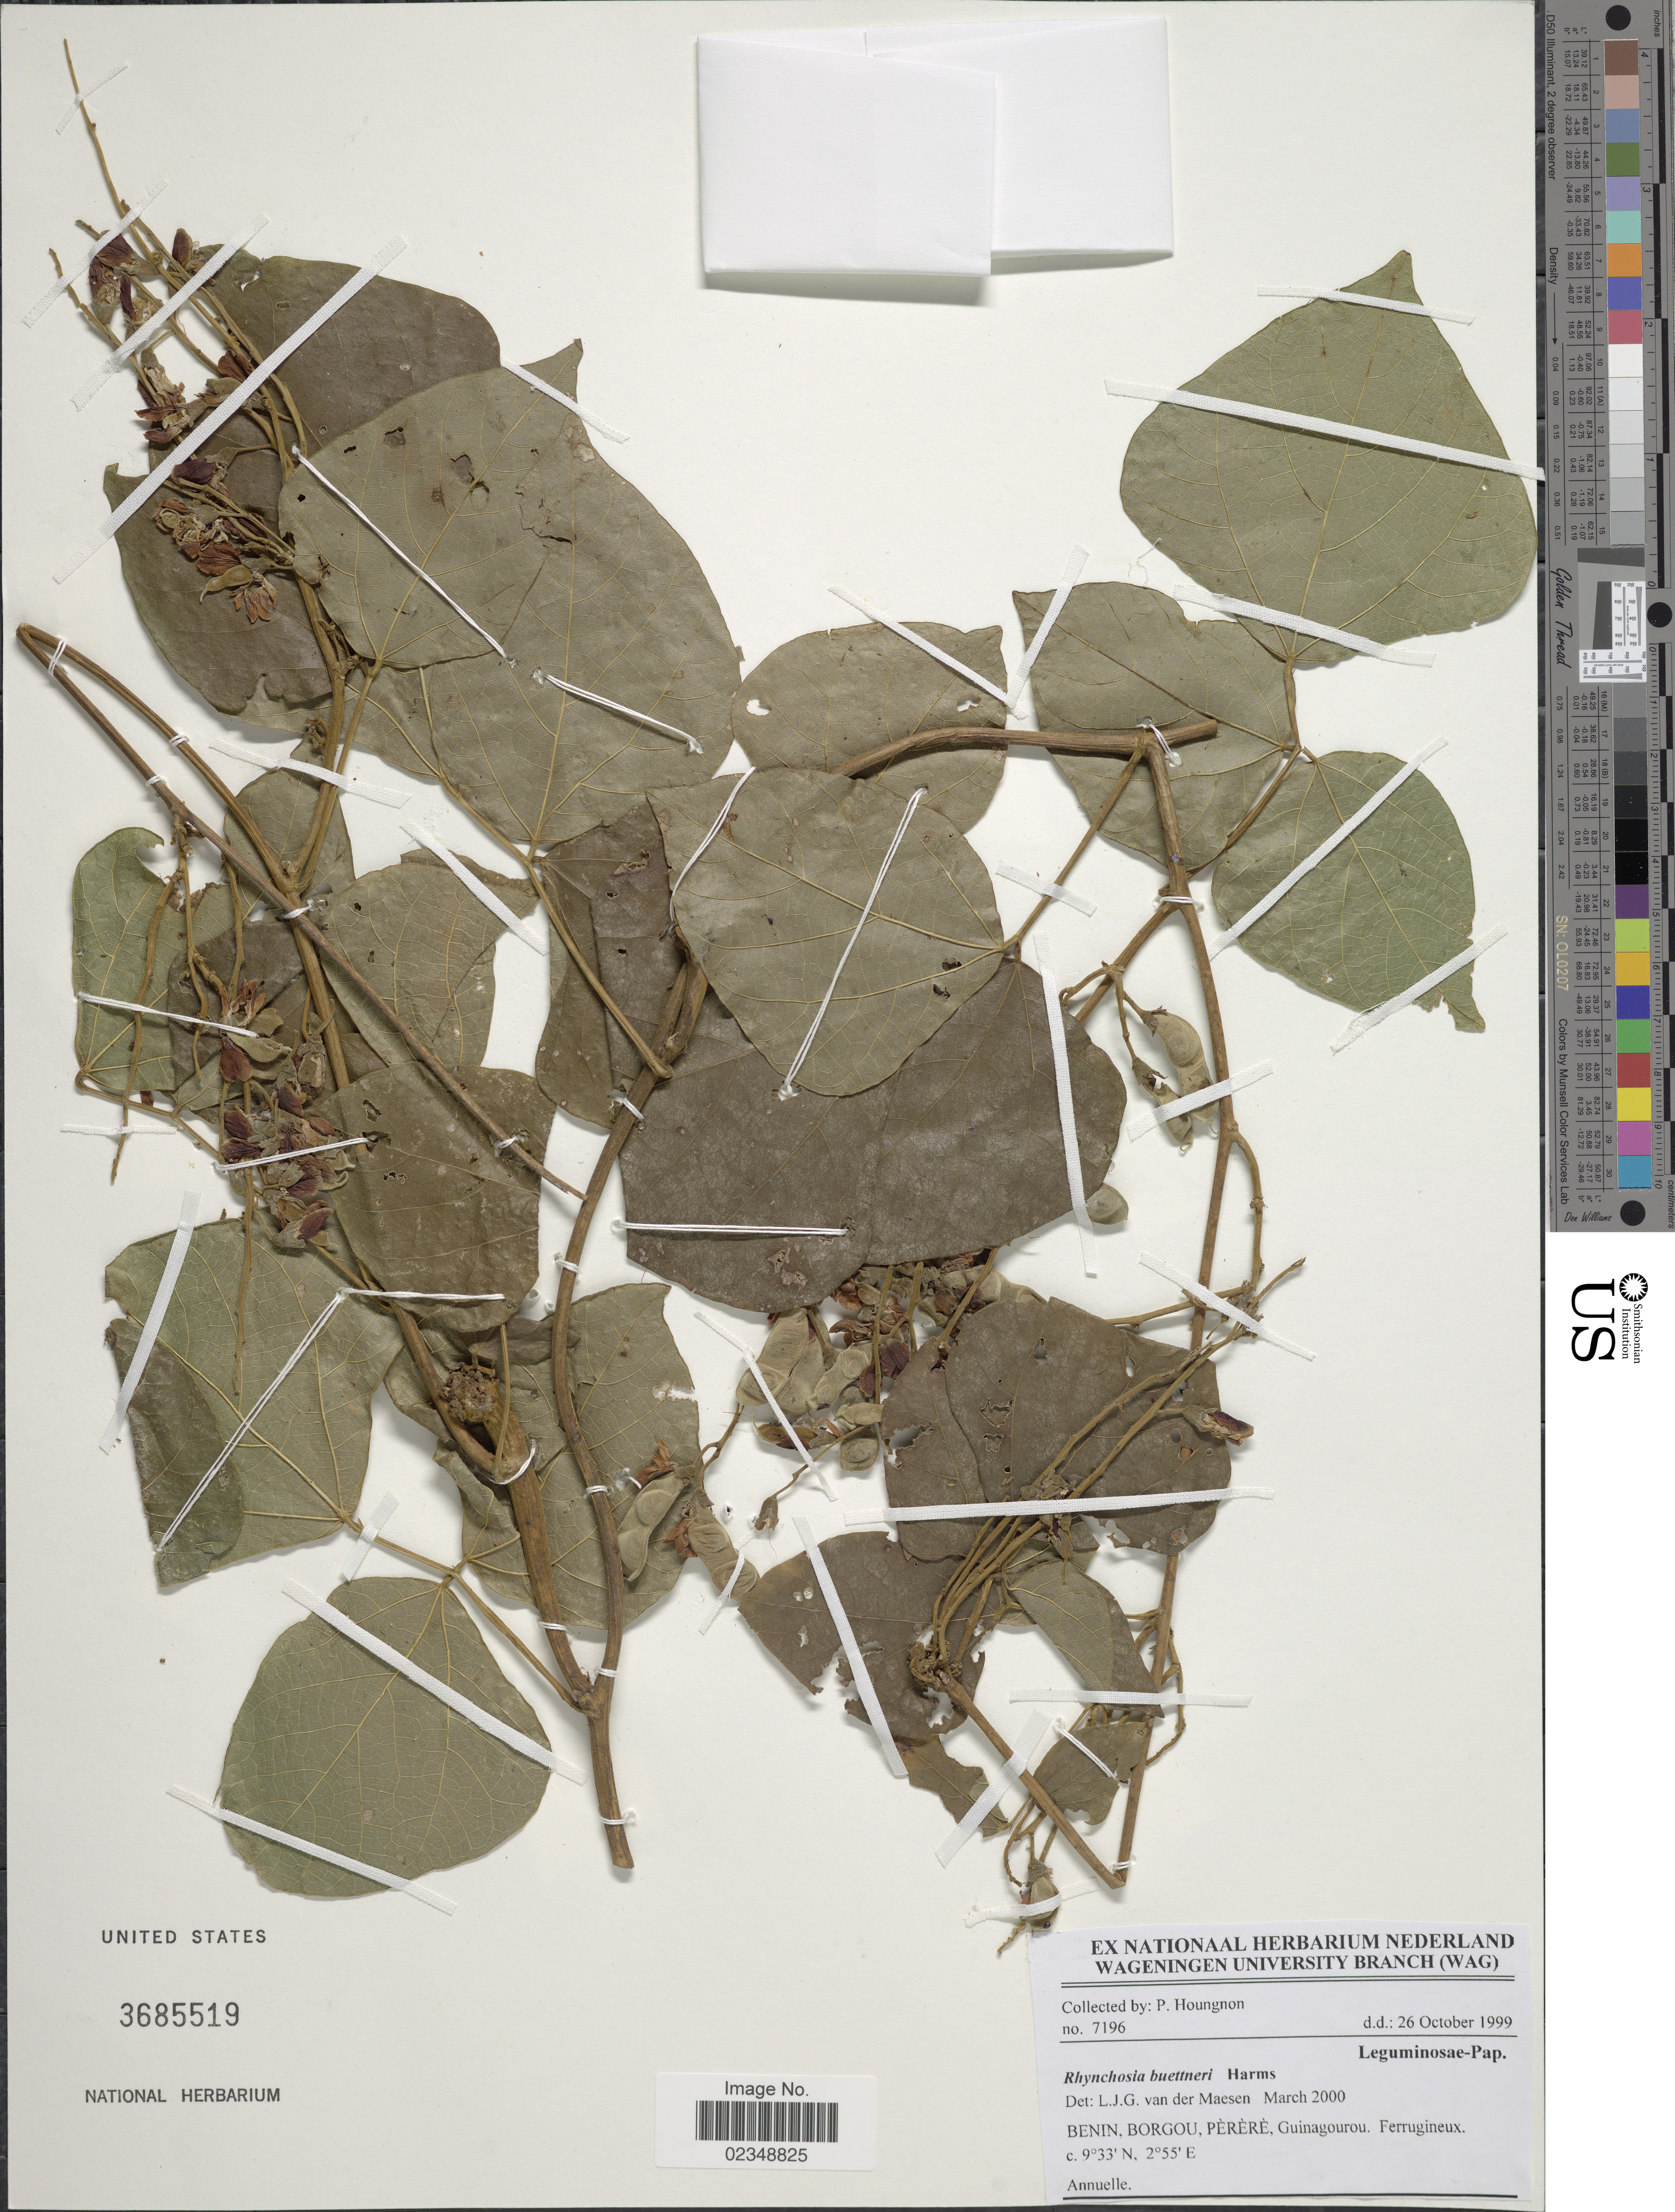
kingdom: Plantae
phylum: Tracheophyta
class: Magnoliopsida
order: Fabales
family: Fabaceae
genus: Rhynchosia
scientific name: Rhynchosia buettneri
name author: Harms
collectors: P. Houngnon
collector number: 7196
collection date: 1999-10-26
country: Benin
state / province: Borgou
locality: Benin, Borgou, Pèrèrè, Guinagourou. Ferrugineux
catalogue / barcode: US 3685519